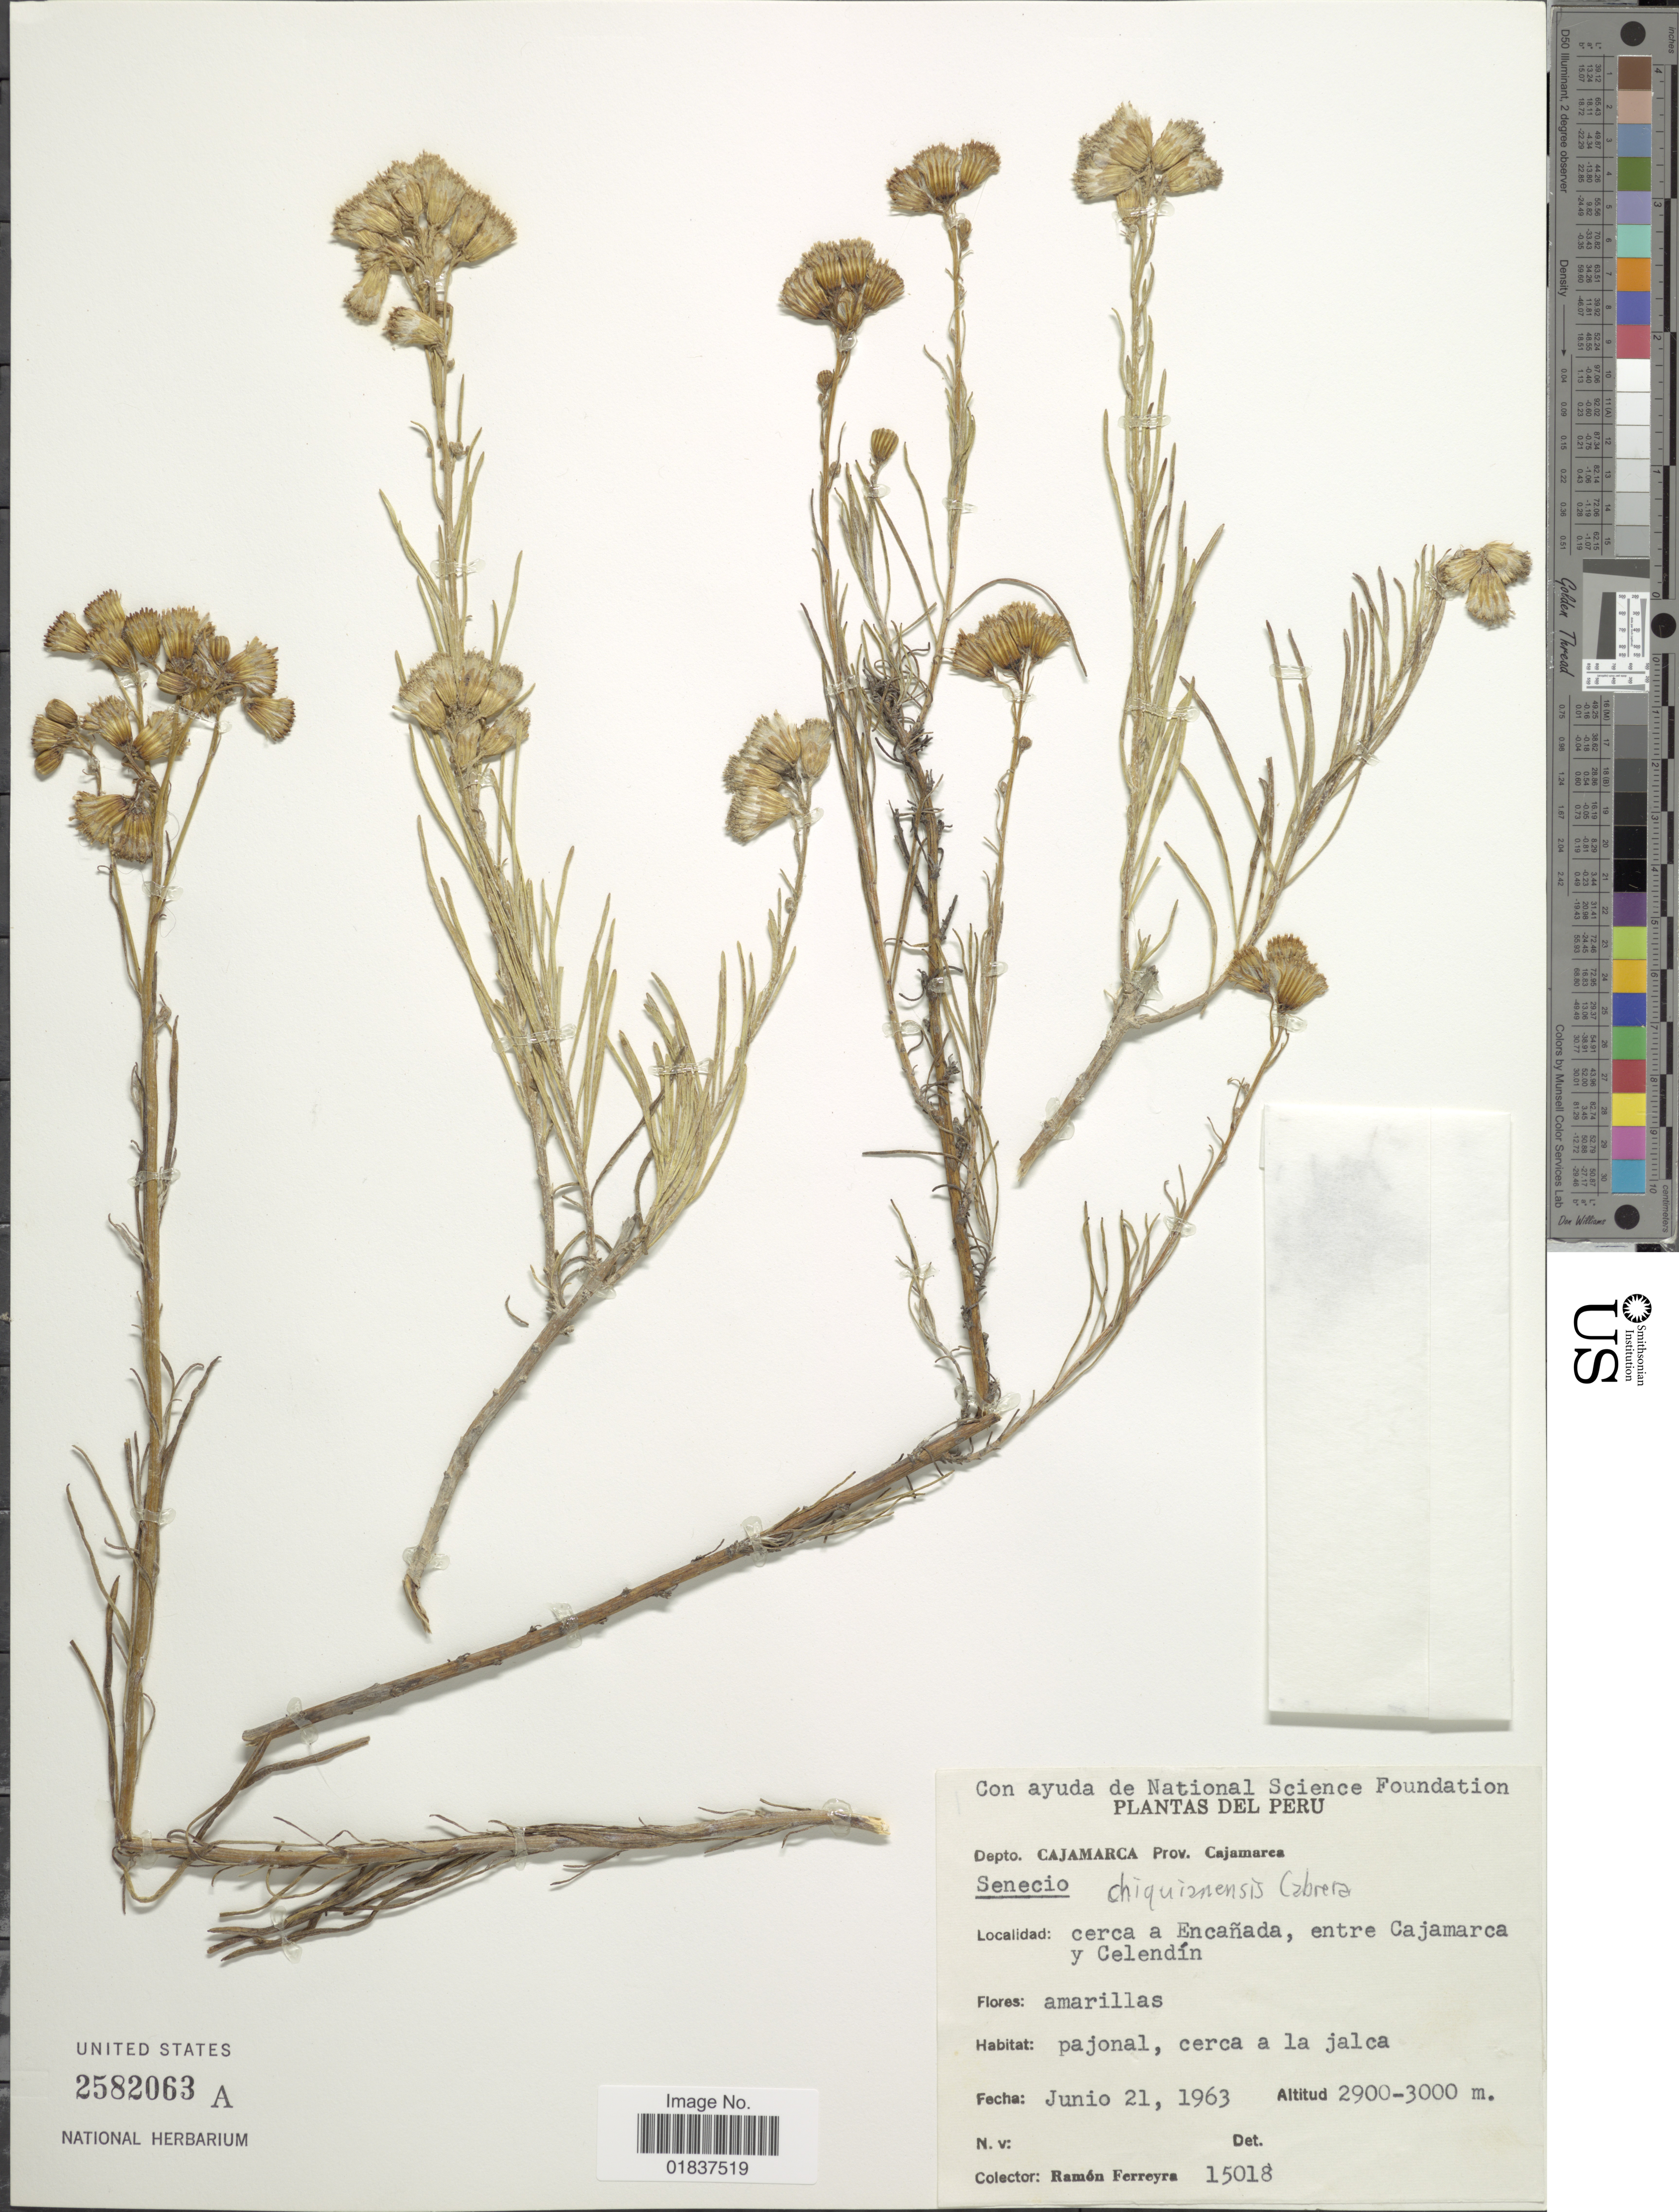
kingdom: Plantae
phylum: Tracheophyta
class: Magnoliopsida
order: Asterales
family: Asteraceae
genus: Senecio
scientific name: Senecio chiquianensis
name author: Cabrera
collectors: R. A. Ferreyra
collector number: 15018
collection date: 1963-06-21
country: Peru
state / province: Cajamarca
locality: Depto. Cajamarca Prov. Cajamarca. cerca a Encañada, entre Cajamarca y Celendin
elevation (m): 2900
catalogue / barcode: US 2582063A